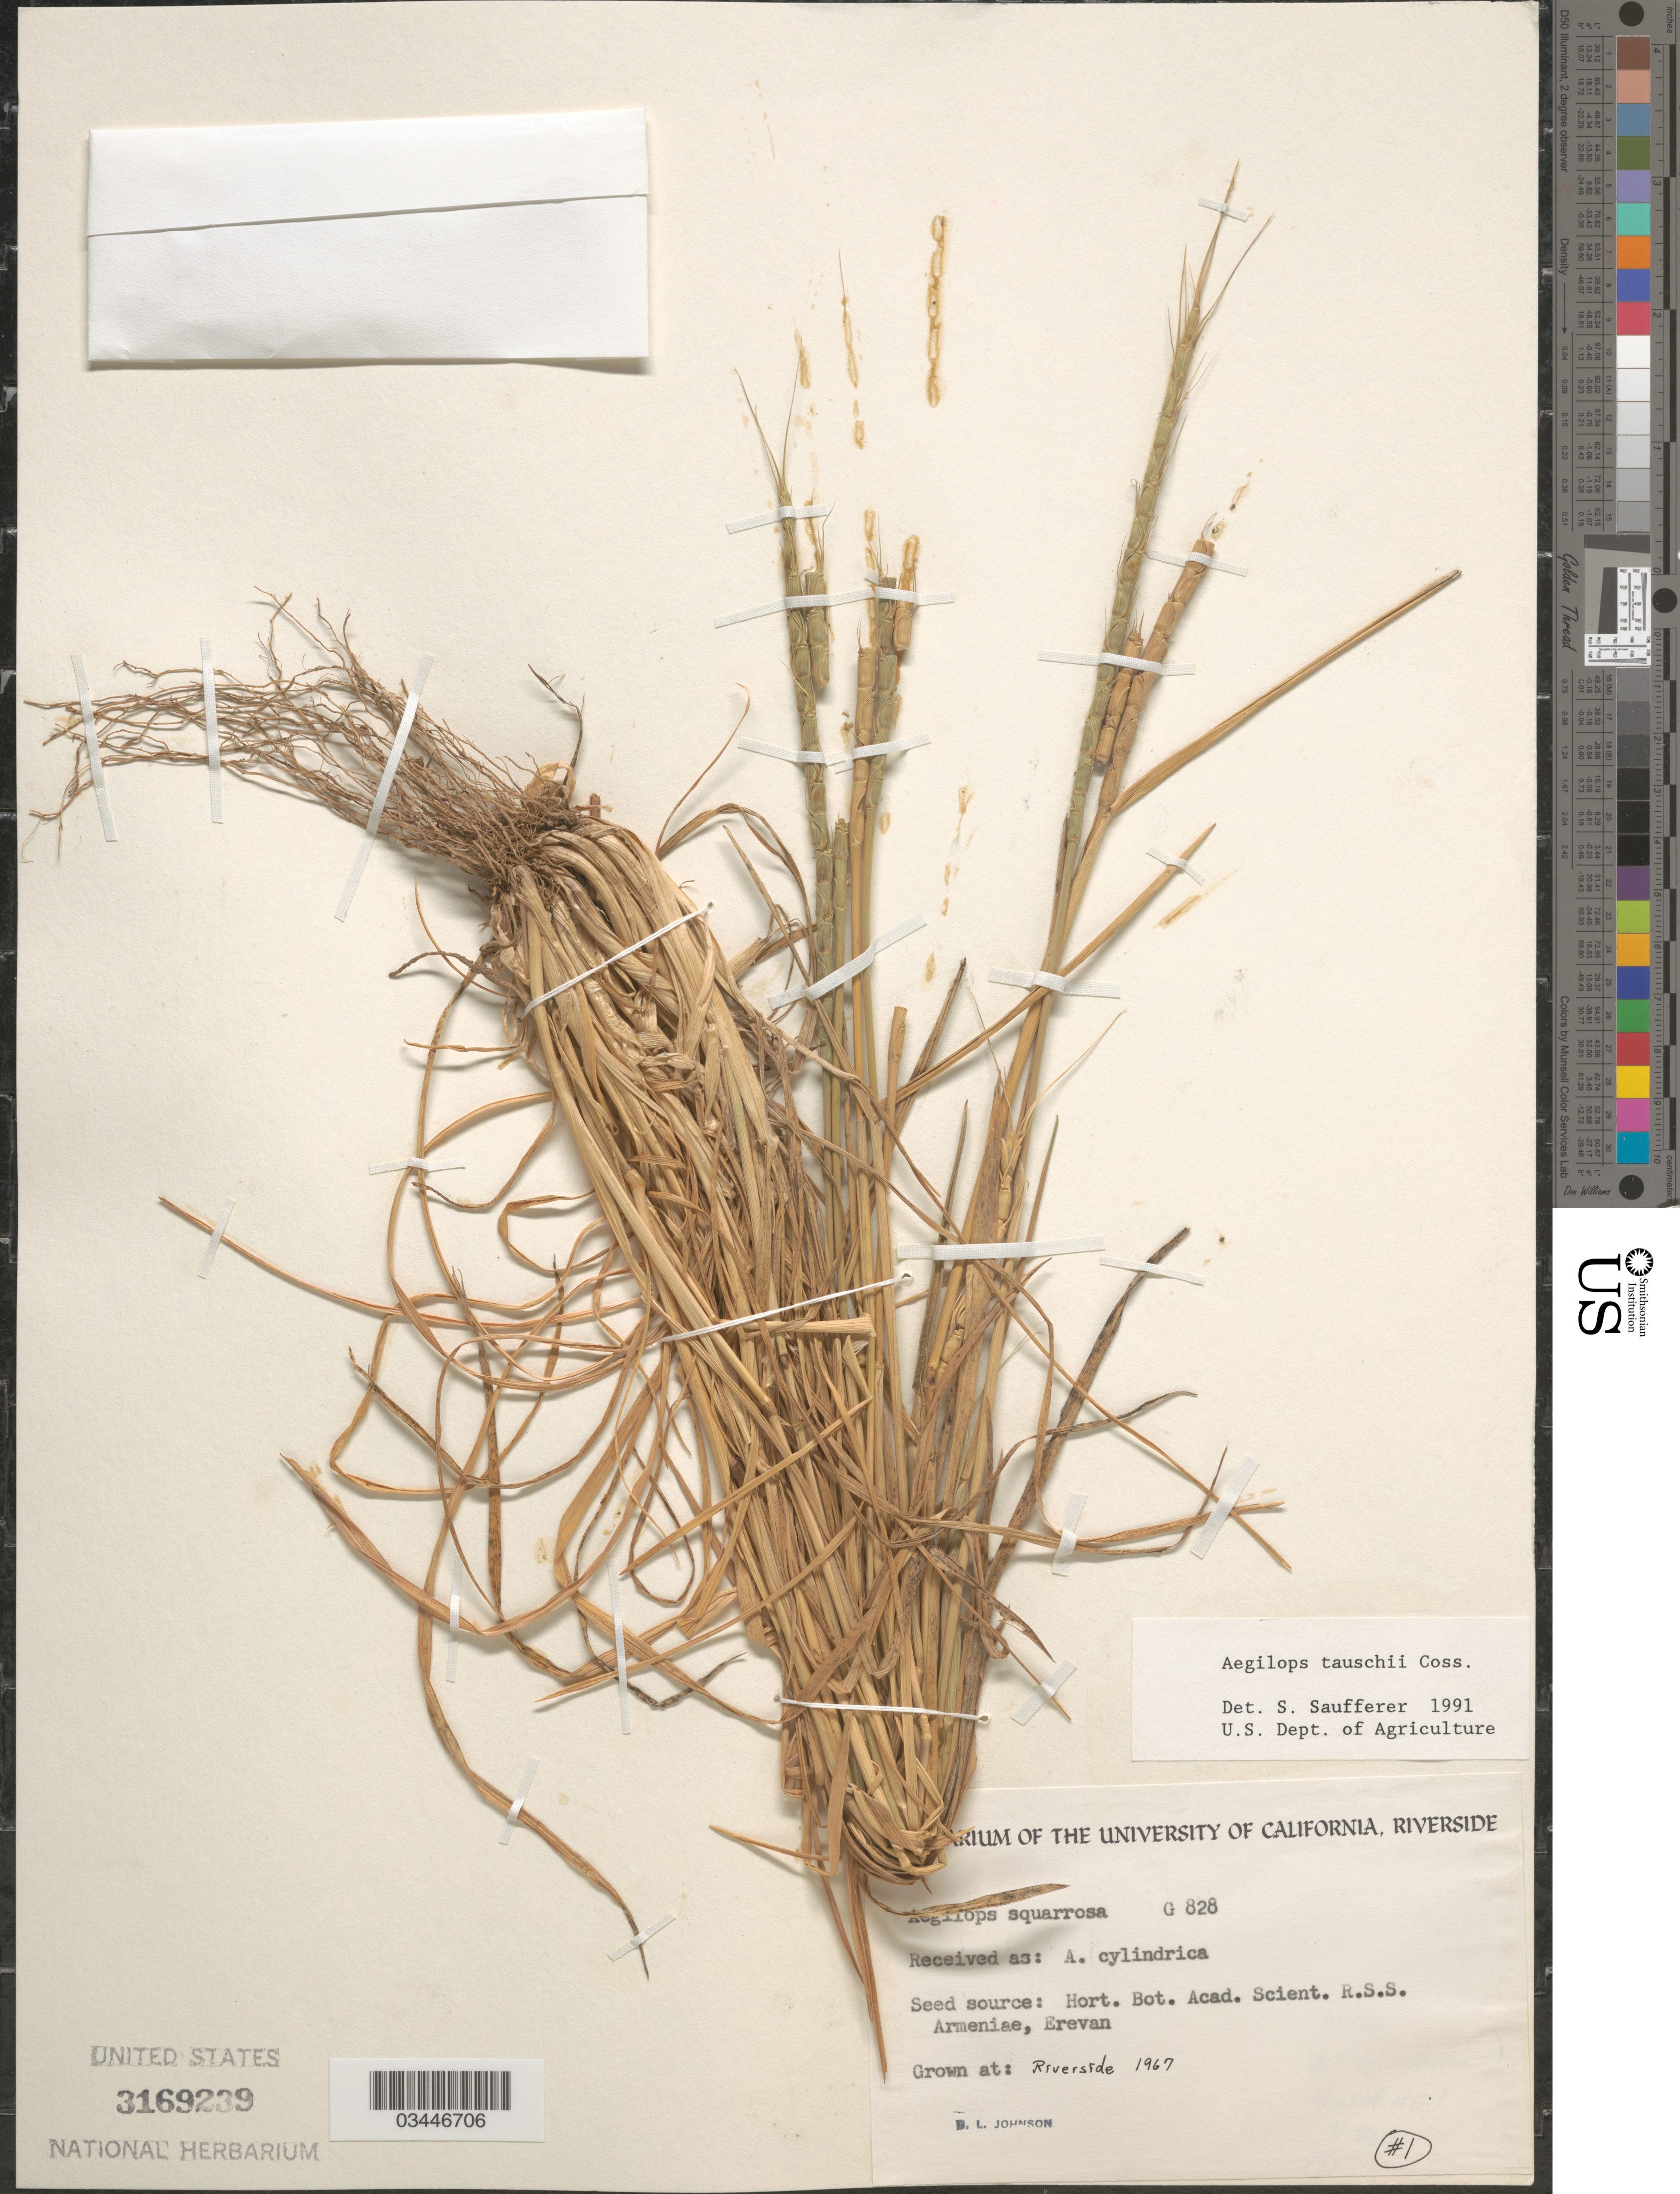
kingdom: Plantae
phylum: Tracheophyta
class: Liliopsida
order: Poales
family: Poaceae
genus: Aegilops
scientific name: Aegilops tauschii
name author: Coss.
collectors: B. Johnson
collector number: G828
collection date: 1967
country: United States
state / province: California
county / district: Riverside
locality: Riverside.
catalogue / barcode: US 3169239